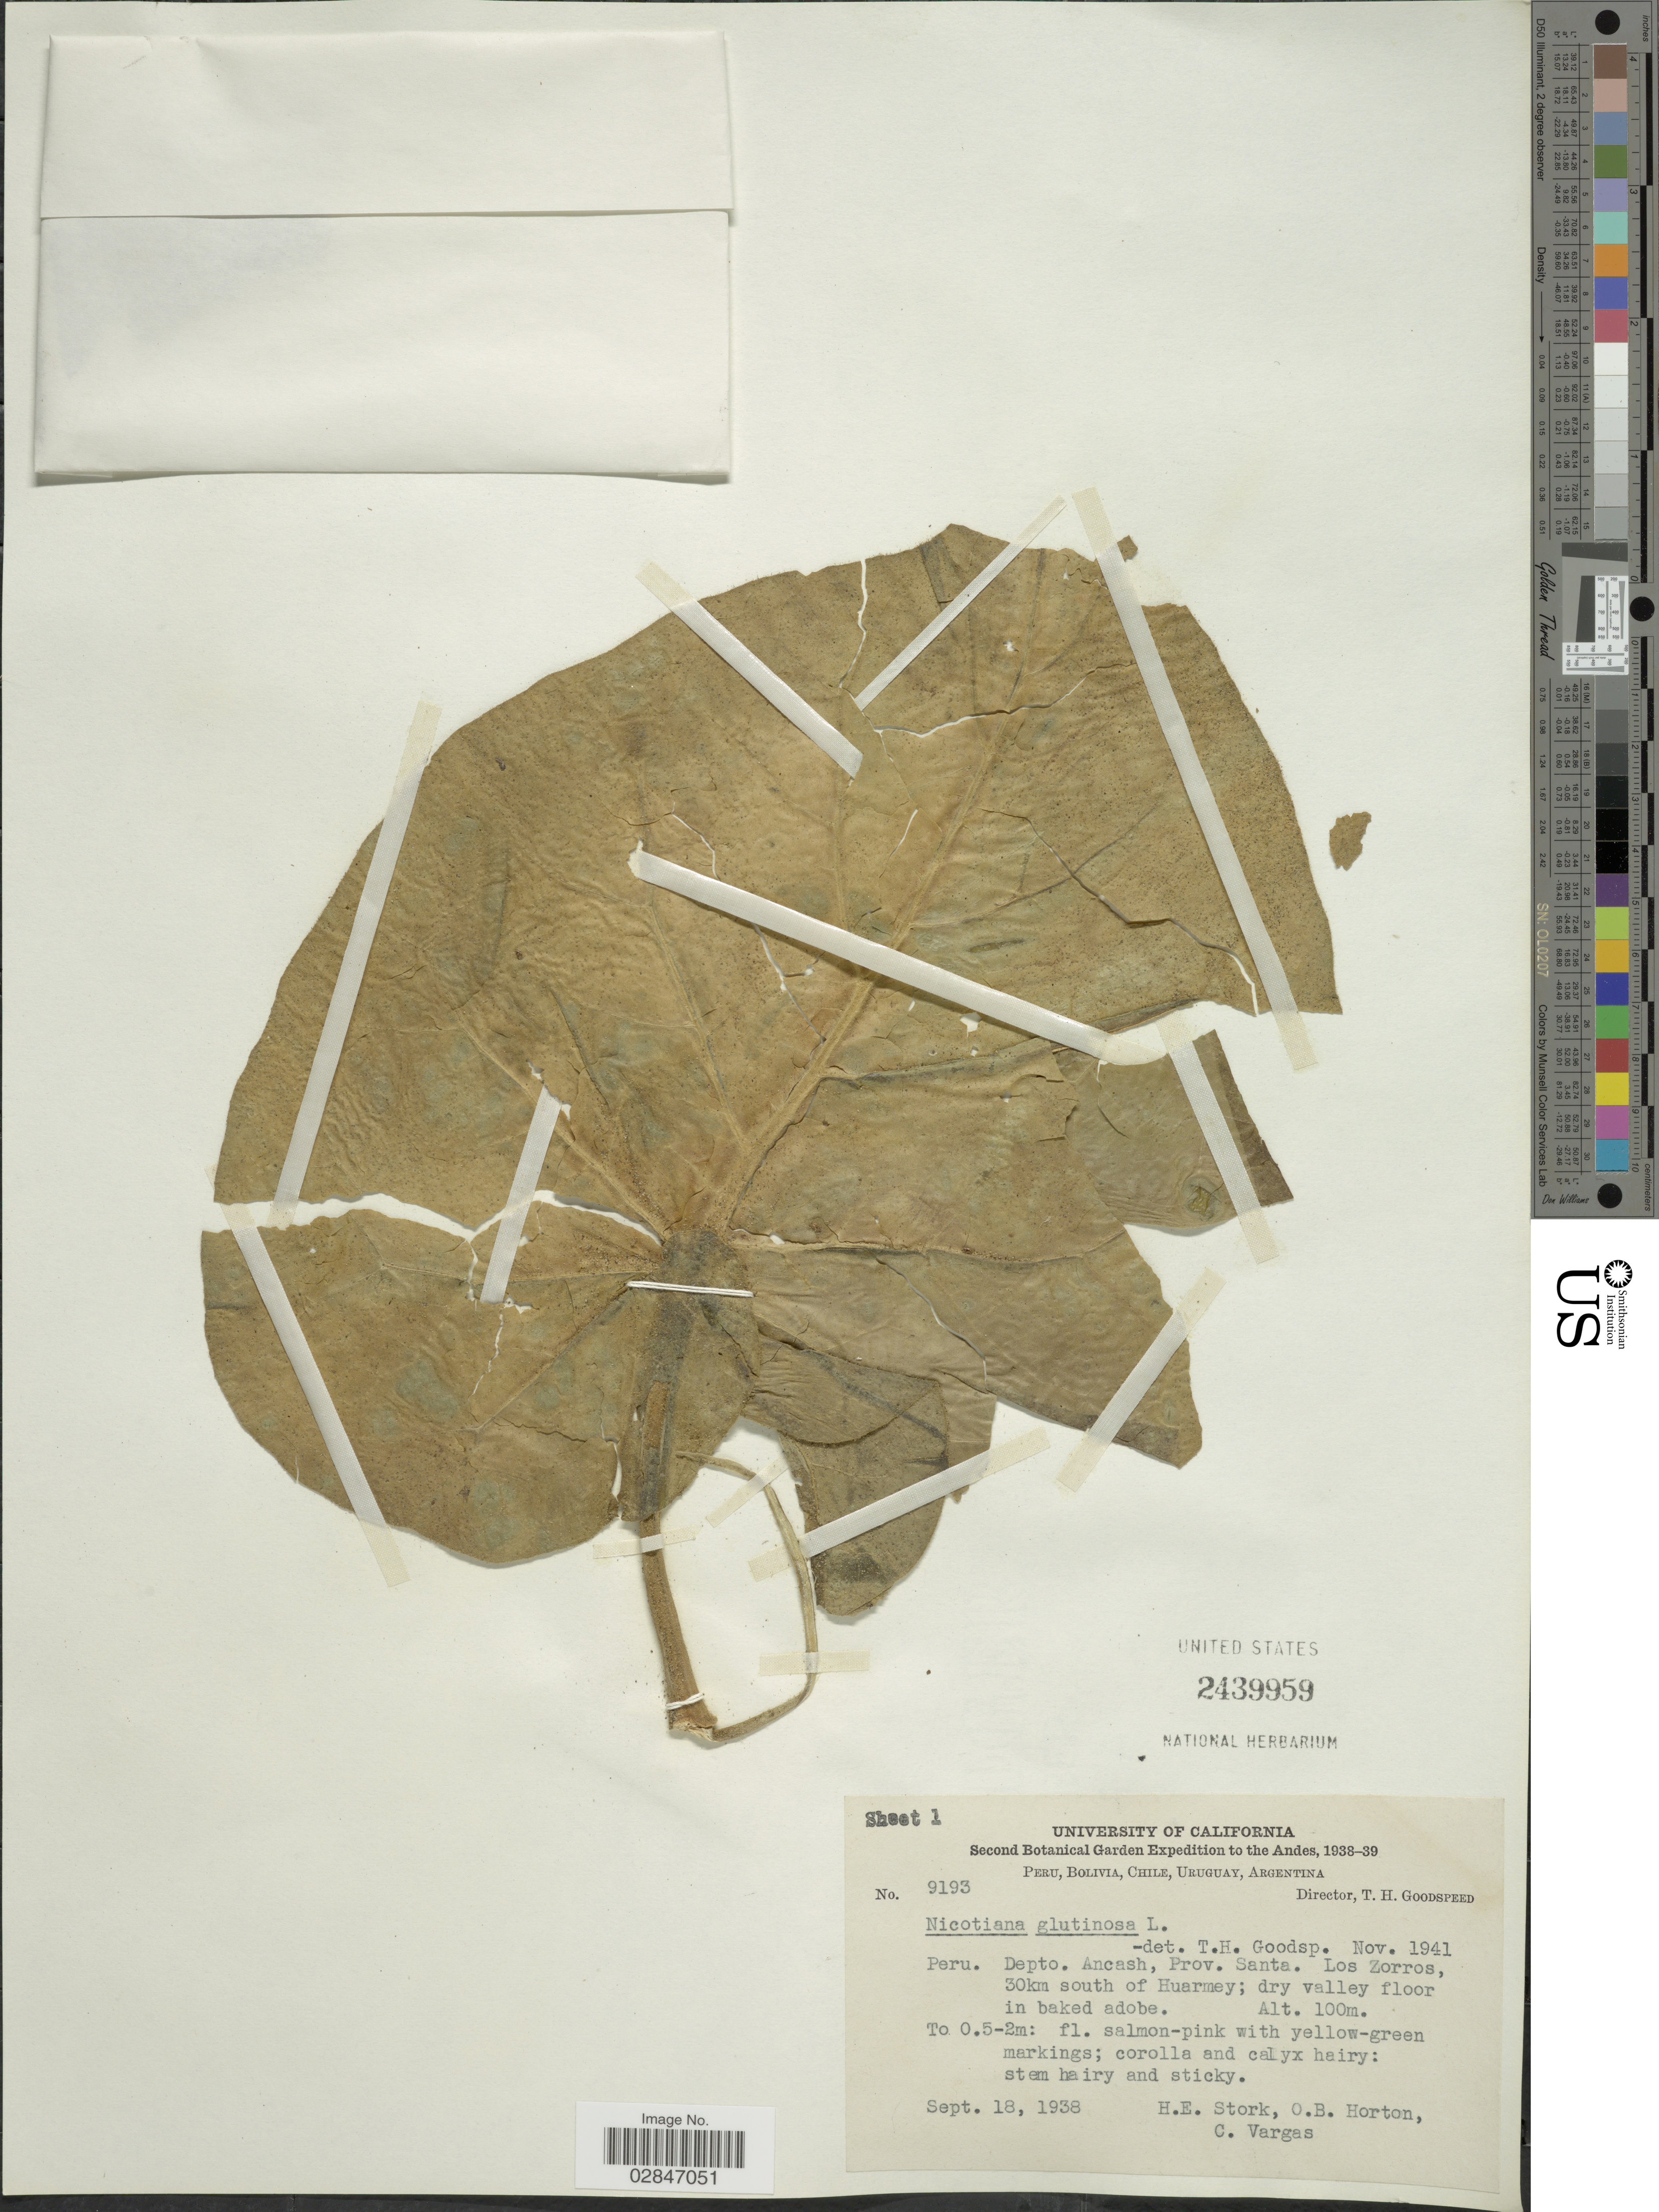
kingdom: Plantae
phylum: Tracheophyta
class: Magnoliopsida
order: Solanales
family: Solanaceae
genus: Nicotiana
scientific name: Nicotiana glutinosa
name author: L.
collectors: H. E. Stork, O. B. Horton & C. Vargas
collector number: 9193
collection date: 1938-09-18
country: Peru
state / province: Ancash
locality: Depto. Ancash, Prov. Santa, Los Zorros, 30km south of Huarmey, The Andes.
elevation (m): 100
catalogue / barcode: US 2439959